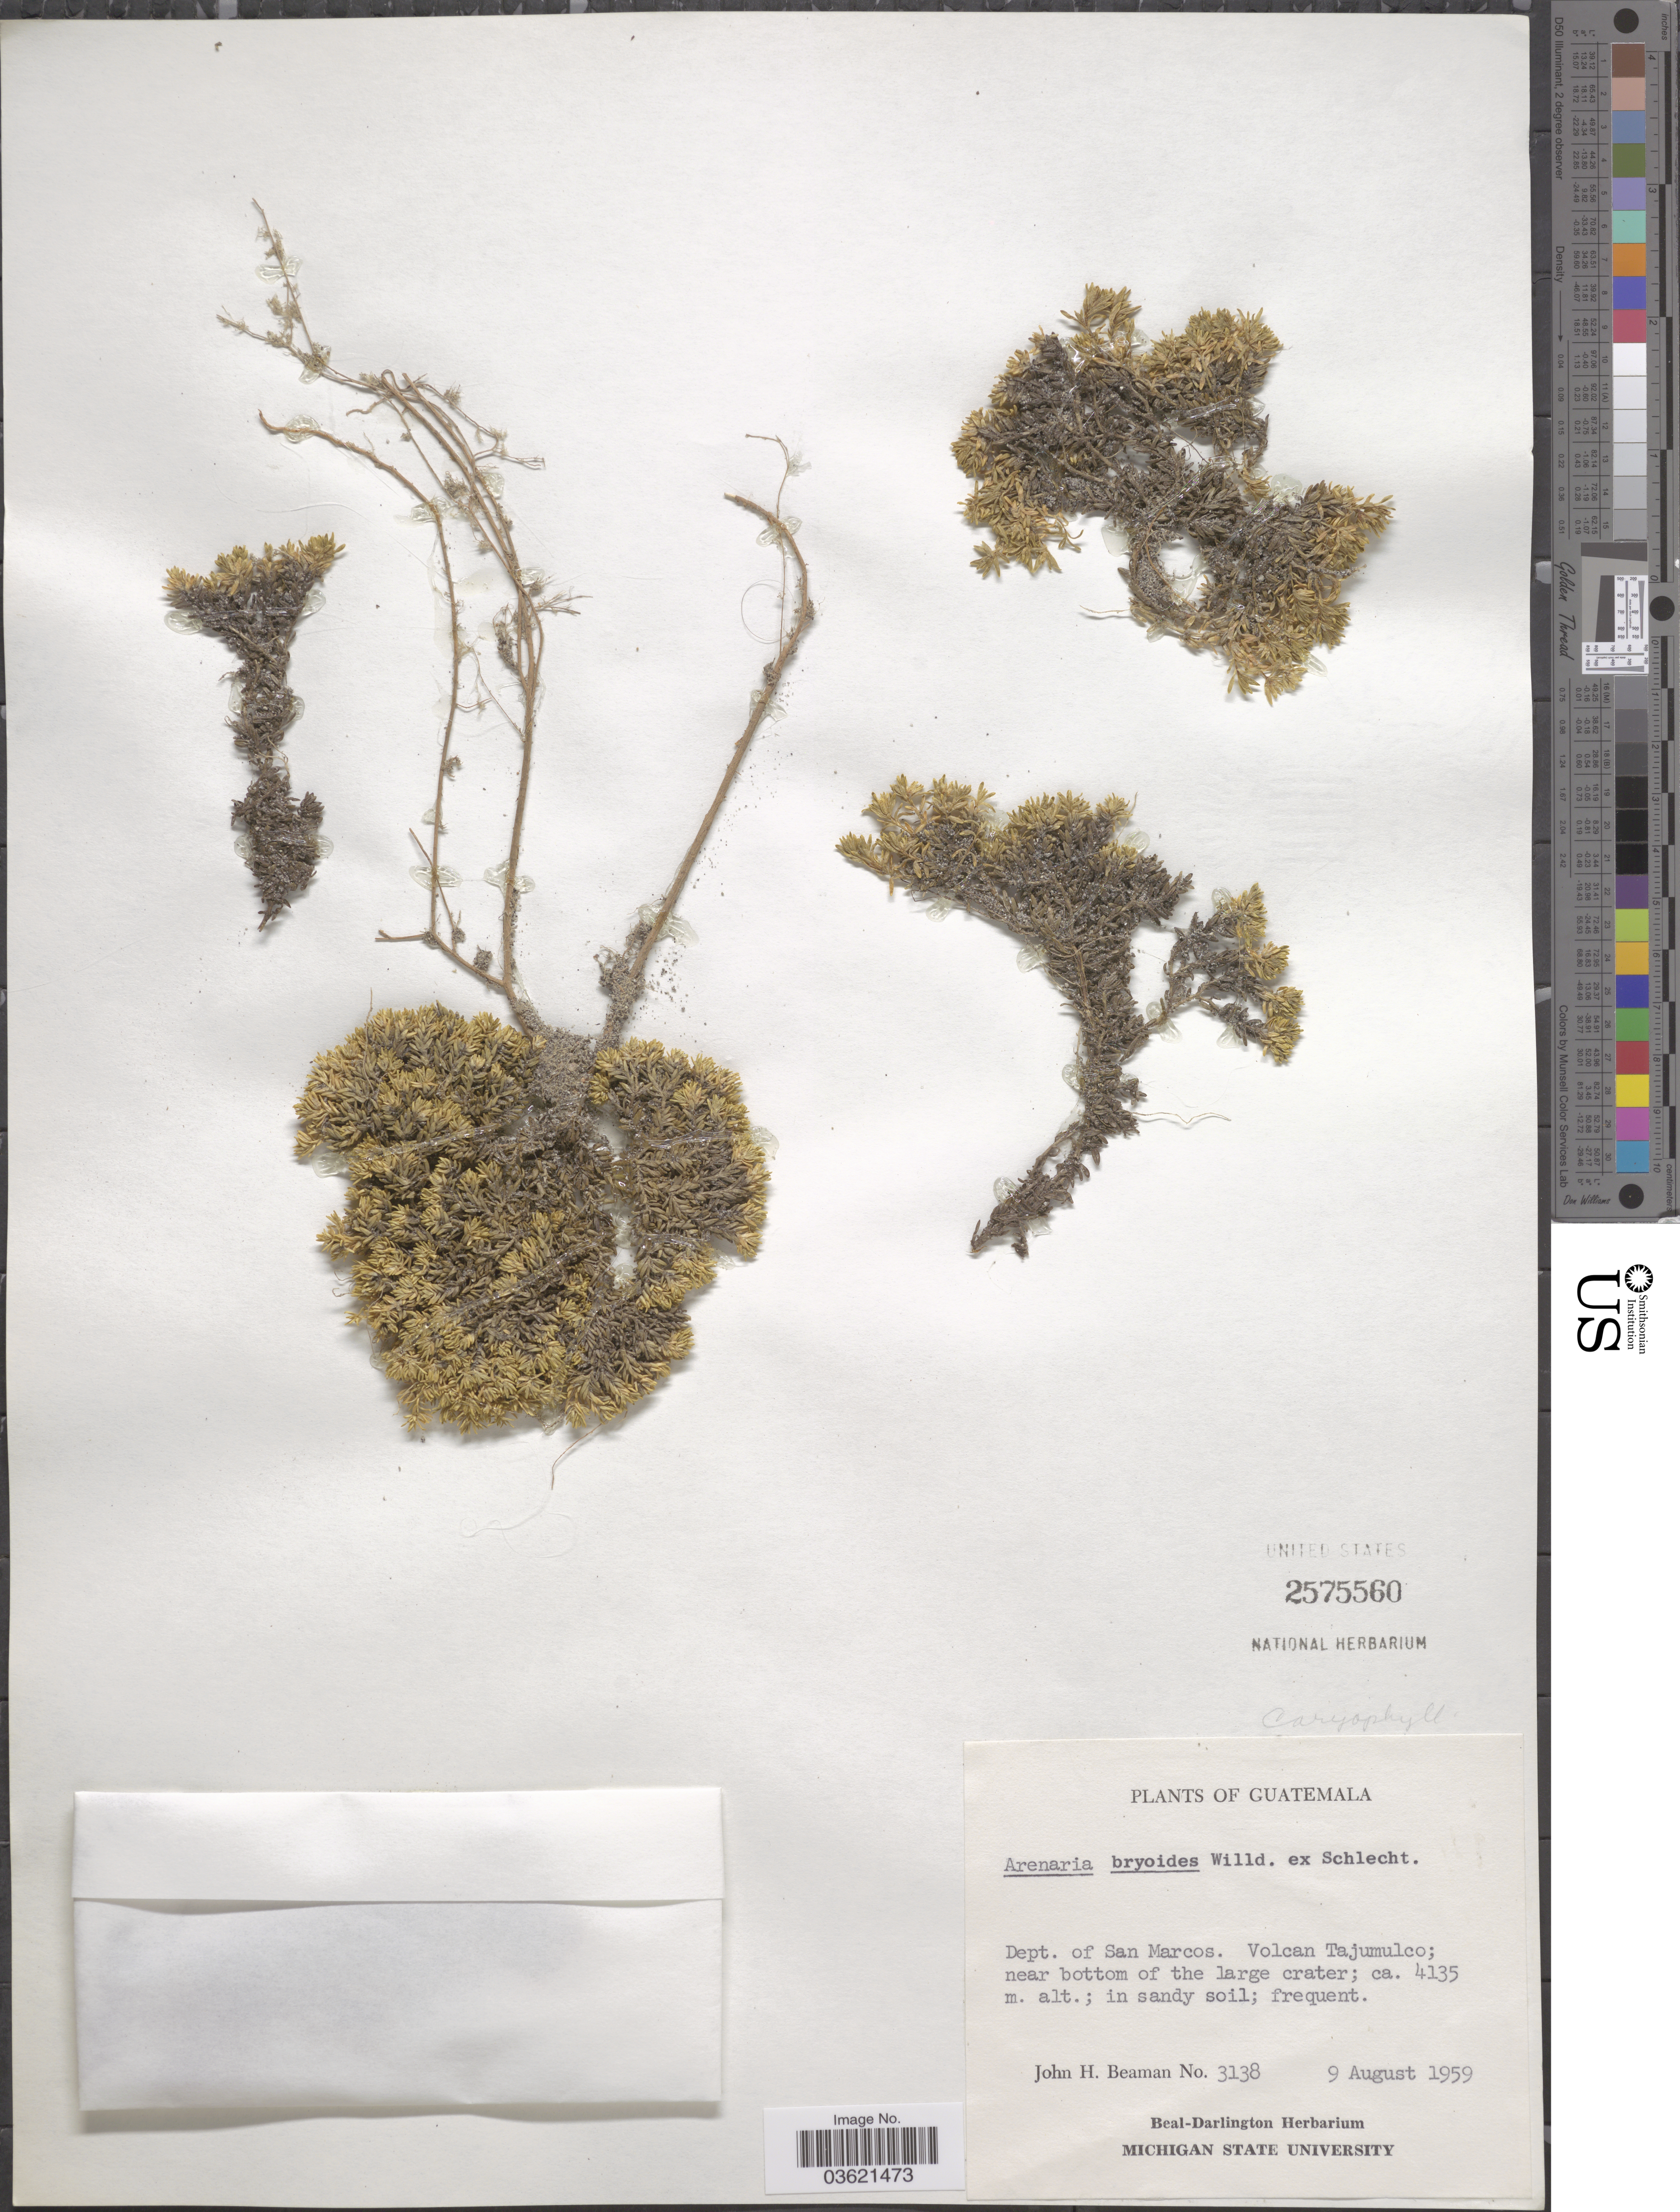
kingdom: Plantae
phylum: Tracheophyta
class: Magnoliopsida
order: Caryophyllales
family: Caryophyllaceae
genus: Arenaria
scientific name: Arenaria bryoides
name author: Willd. ex D.F.K. Schltdl.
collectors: J. H. Beaman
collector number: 3138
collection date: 1959-08-09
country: Guatemala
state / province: San Marcos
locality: Dept. of San Marcos. Volcan Tajumulco; near bottom of the large crater.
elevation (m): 4135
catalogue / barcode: US 2575560